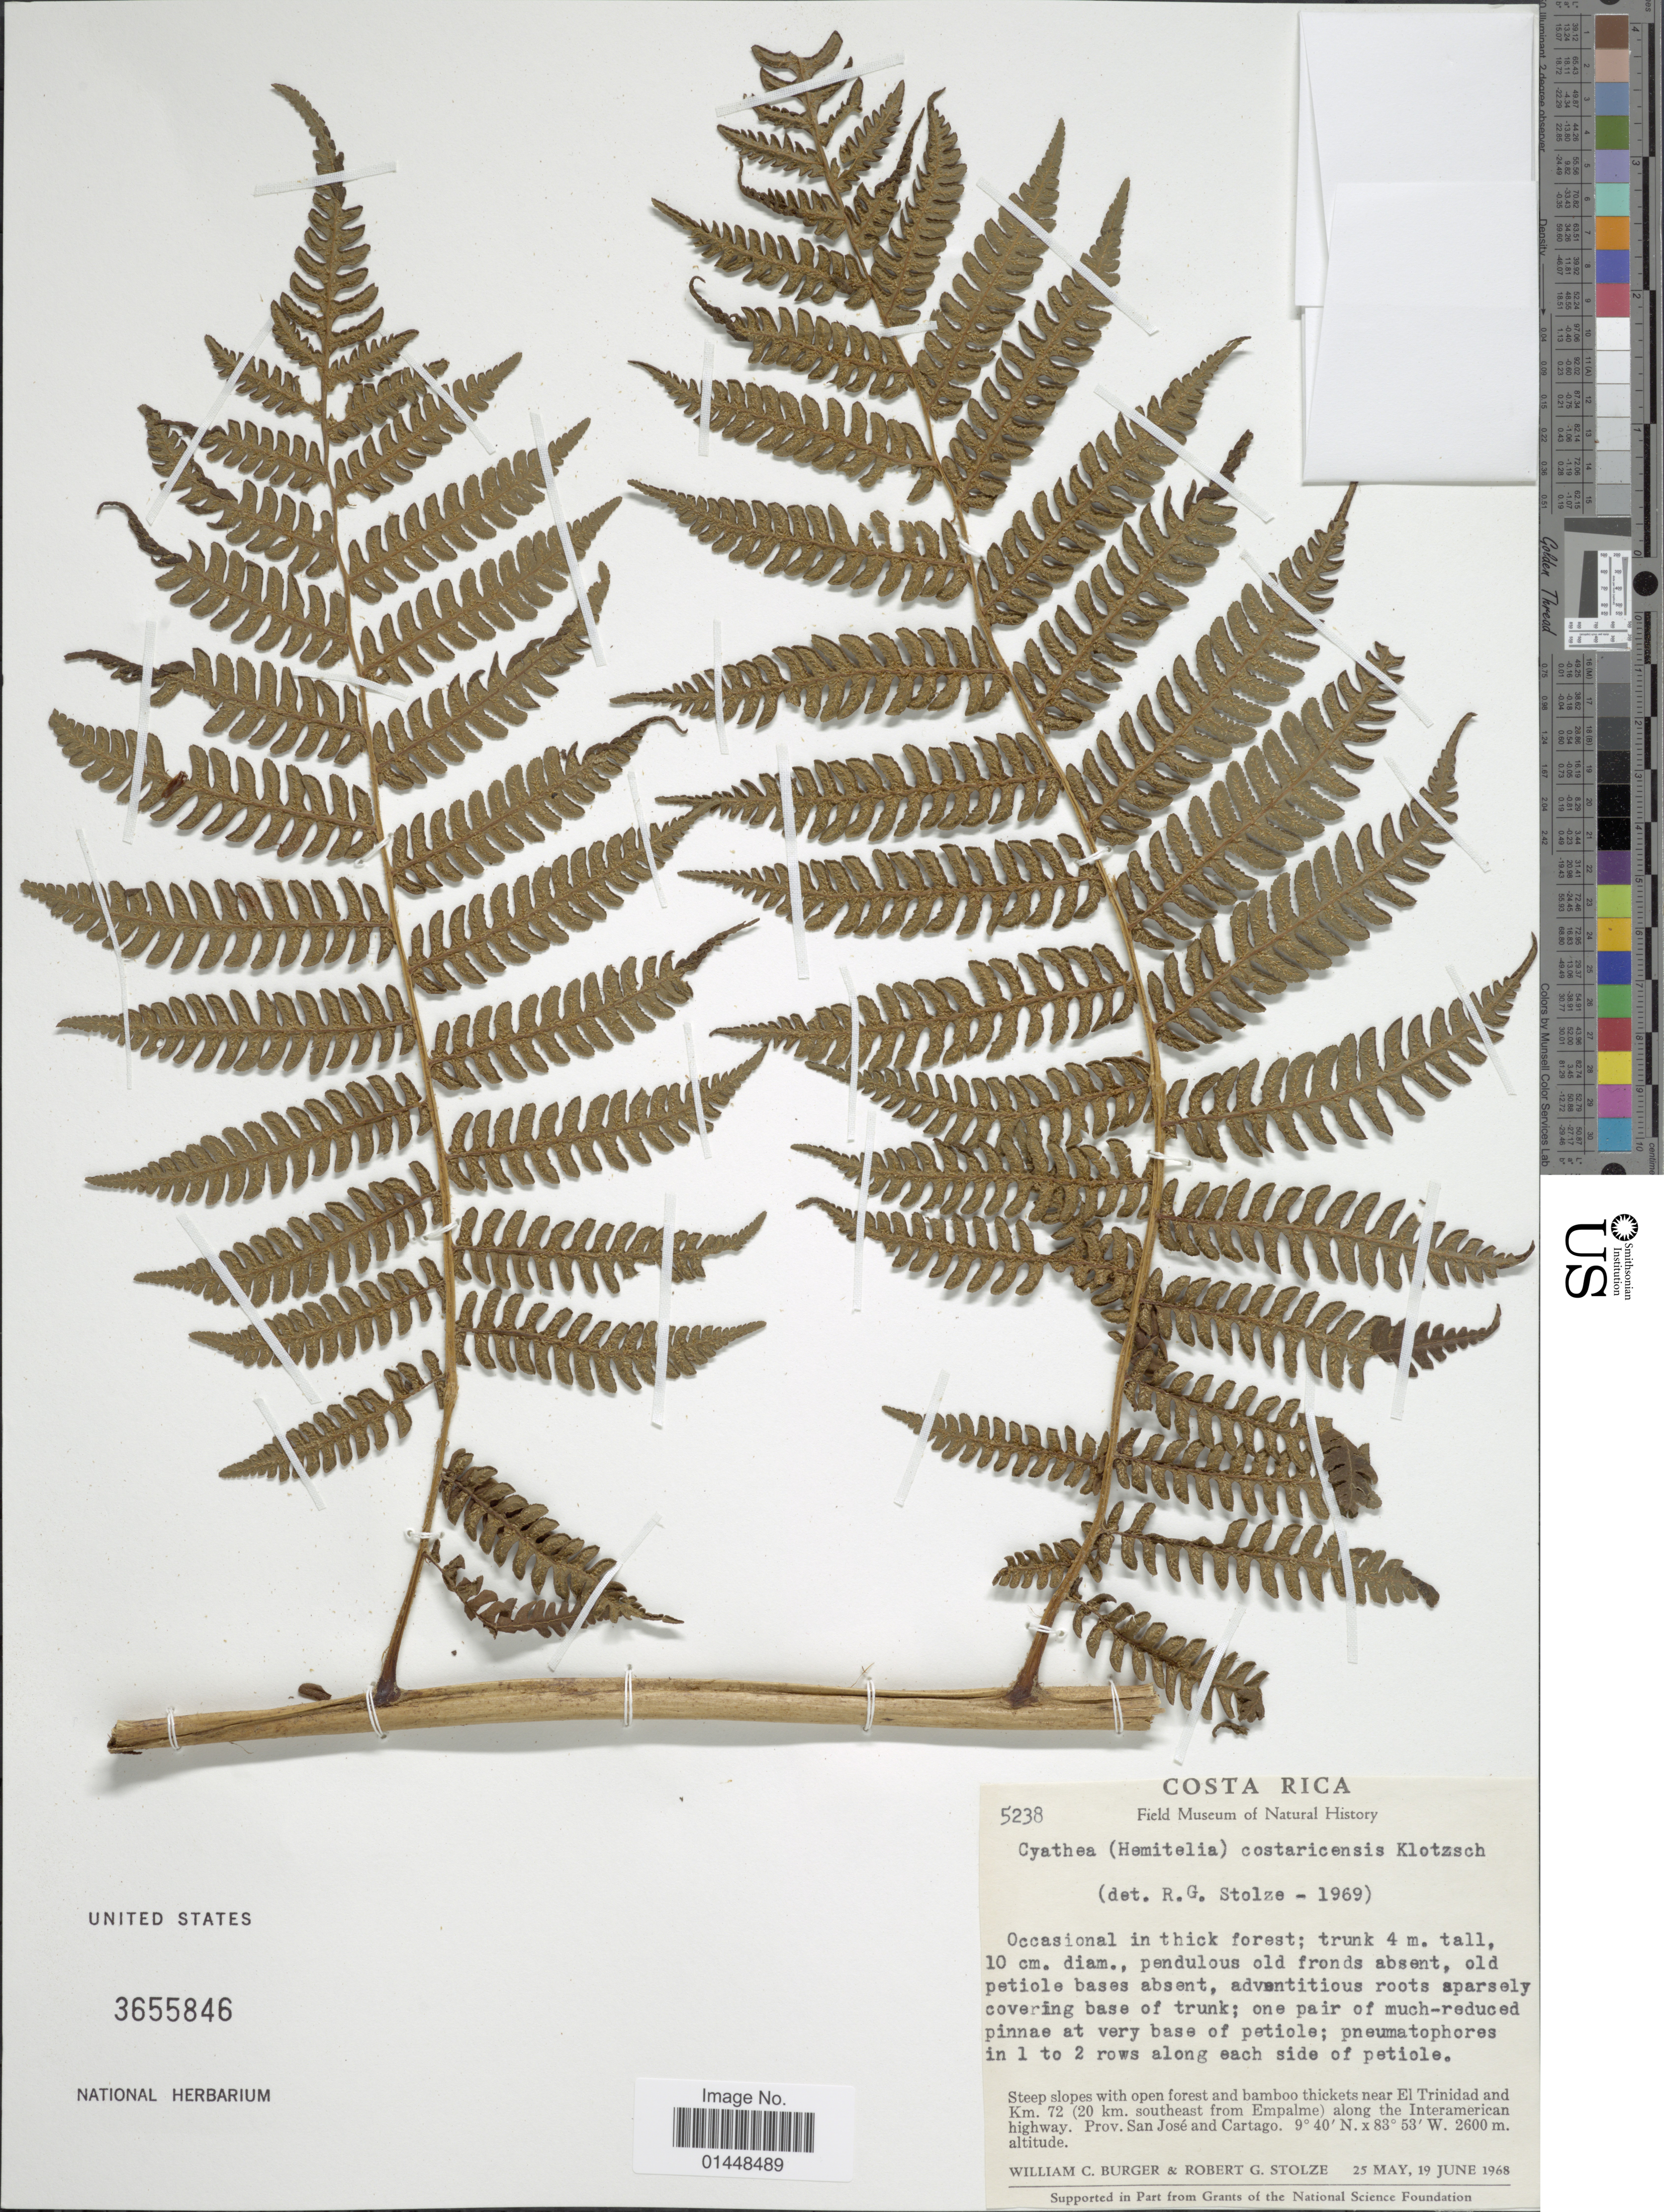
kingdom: Plantae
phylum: Tracheophyta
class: Polypodiopsida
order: Cyatheales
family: Cyatheaceae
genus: Cyathea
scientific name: Cyathea costaricensis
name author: (Kuhn) Domin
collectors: W. Burger & R. G. Stolze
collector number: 5238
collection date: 1968-05-25/1968-06-19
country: Costa Rica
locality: Near El Trinidad and Km 72 (20 km southeast from Empalme) along the Interamerican highway. Prov. San Jose and Cartago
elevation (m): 2600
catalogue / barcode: US 3655846